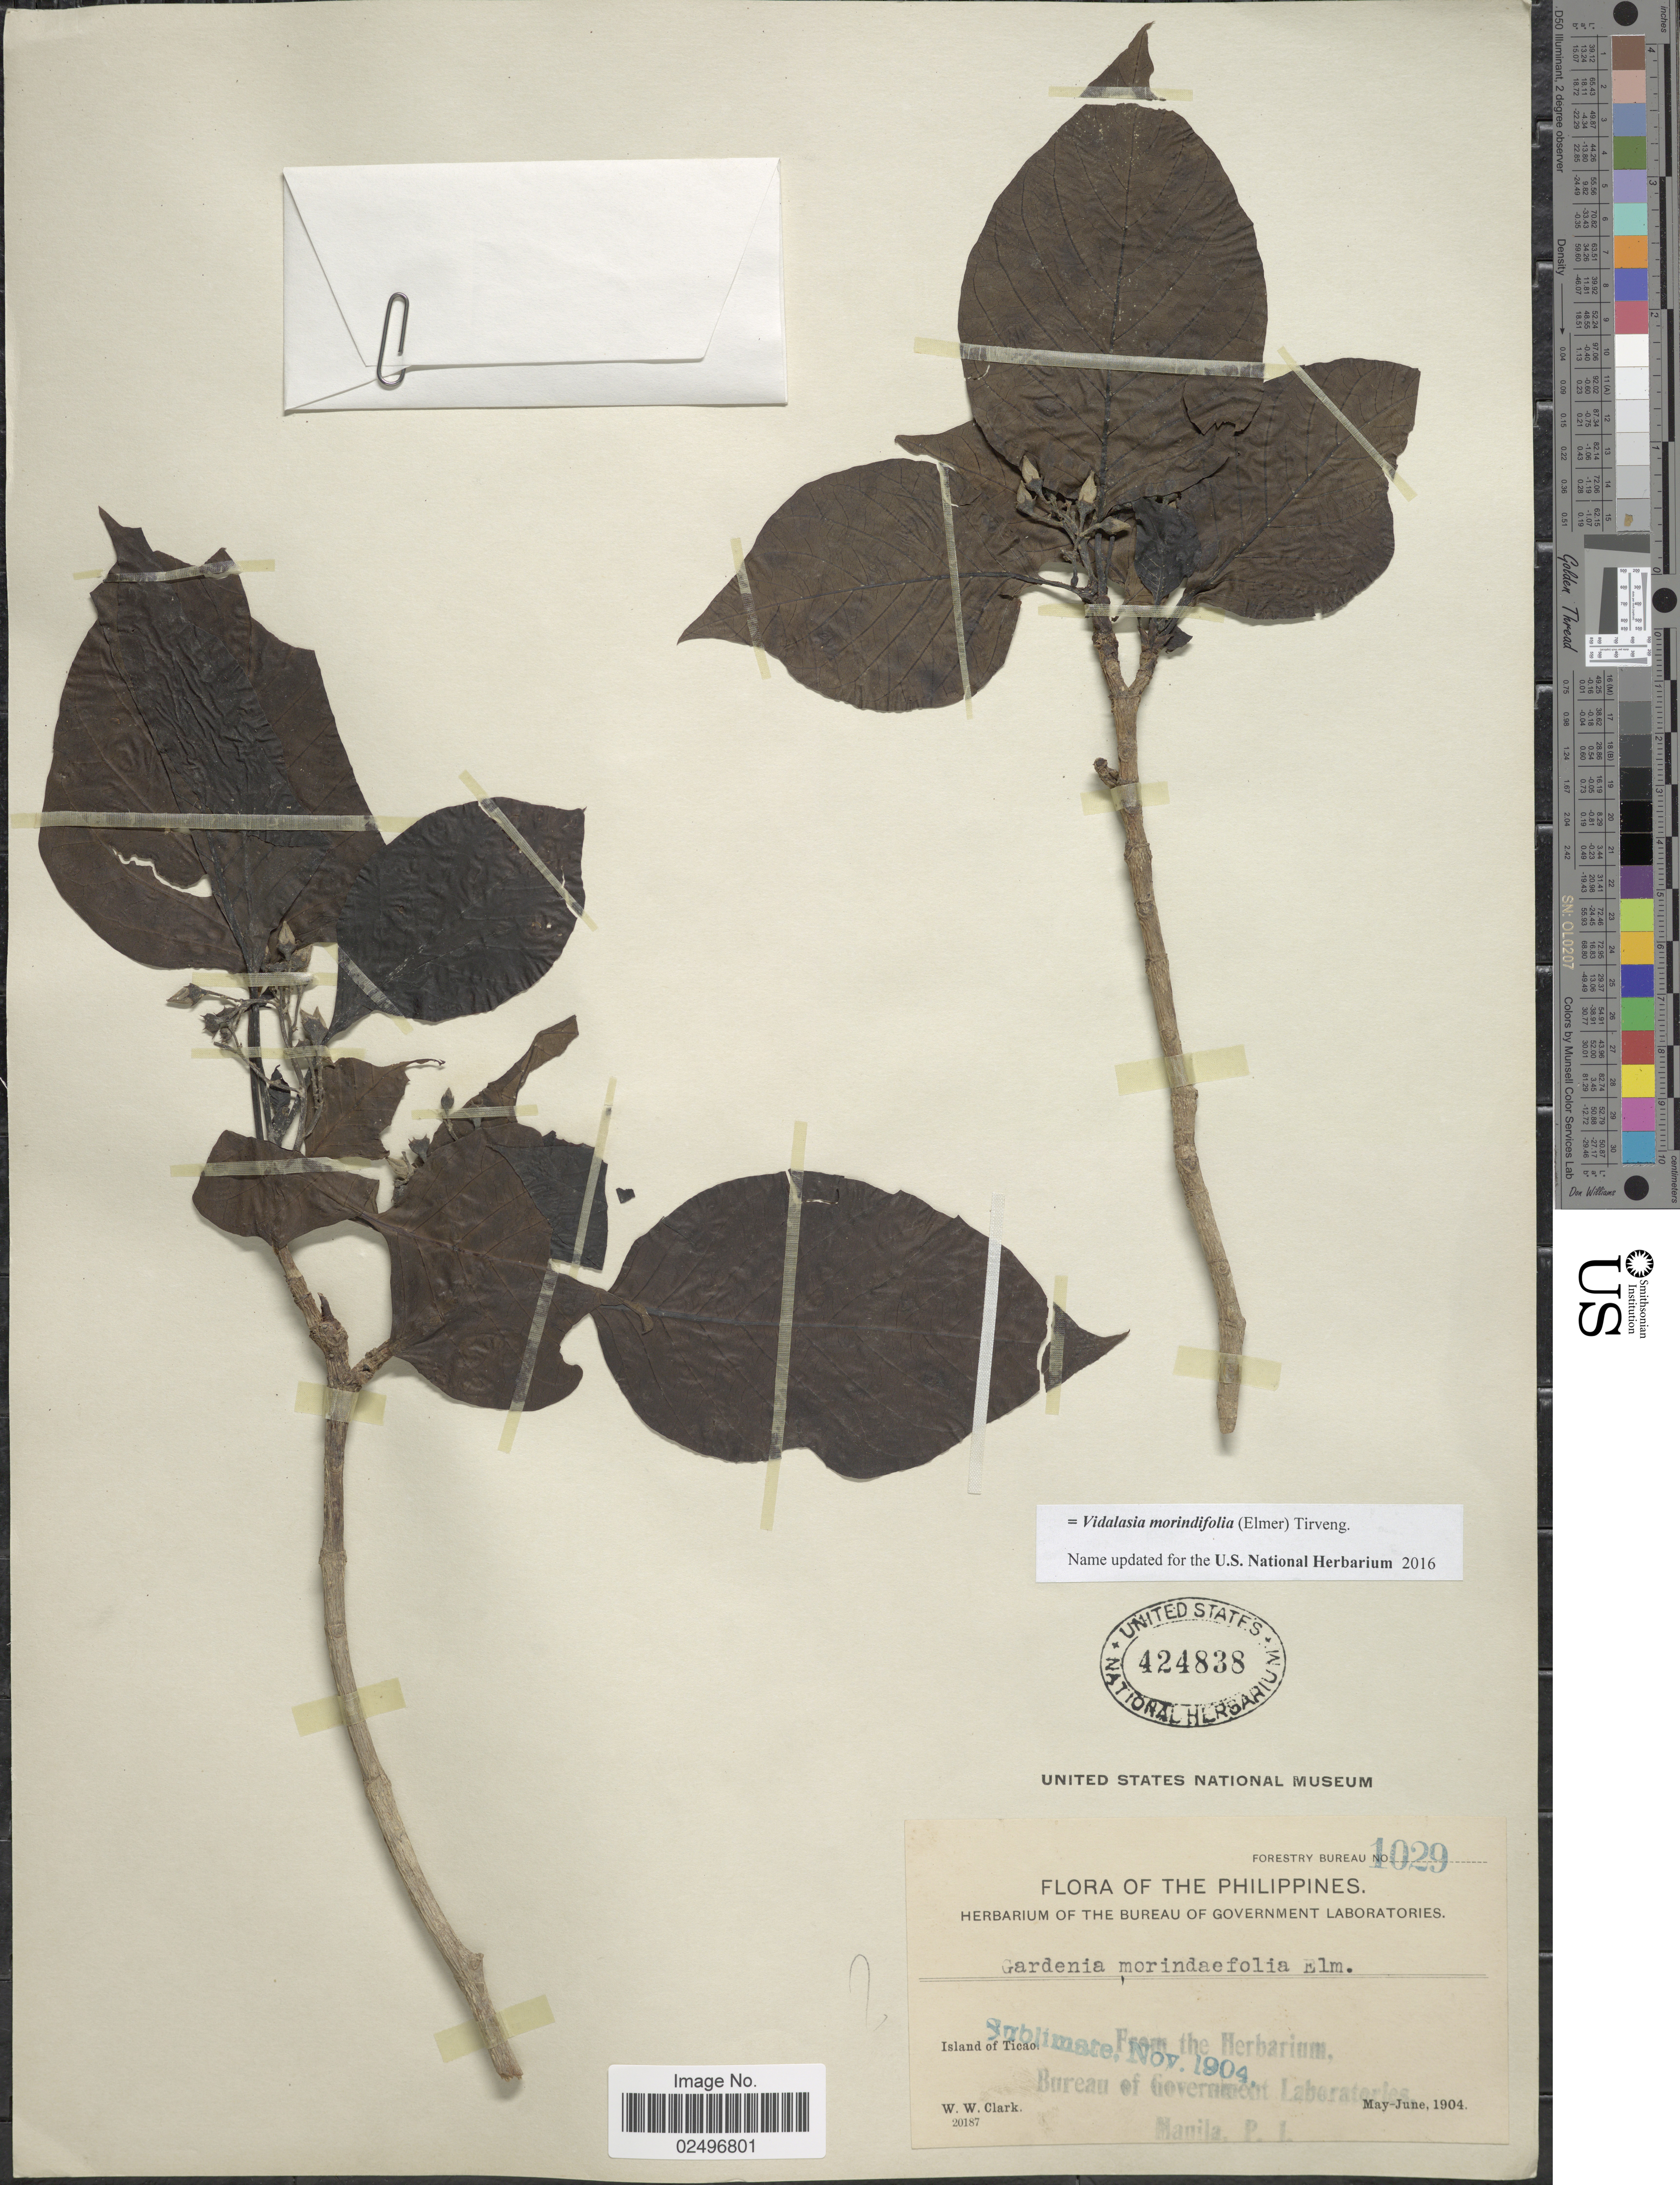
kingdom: Plantae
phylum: Tracheophyta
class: Magnoliopsida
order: Gentianales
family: Rubiaceae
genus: Vidalasia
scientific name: Vidalasia morindifolia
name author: (Elmer) Tirveng.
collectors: W. W. Clark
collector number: Forestry Bureau 1029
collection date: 1904-05/1904-06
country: Philippines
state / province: Bicol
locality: Island of Ticao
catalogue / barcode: US 424838